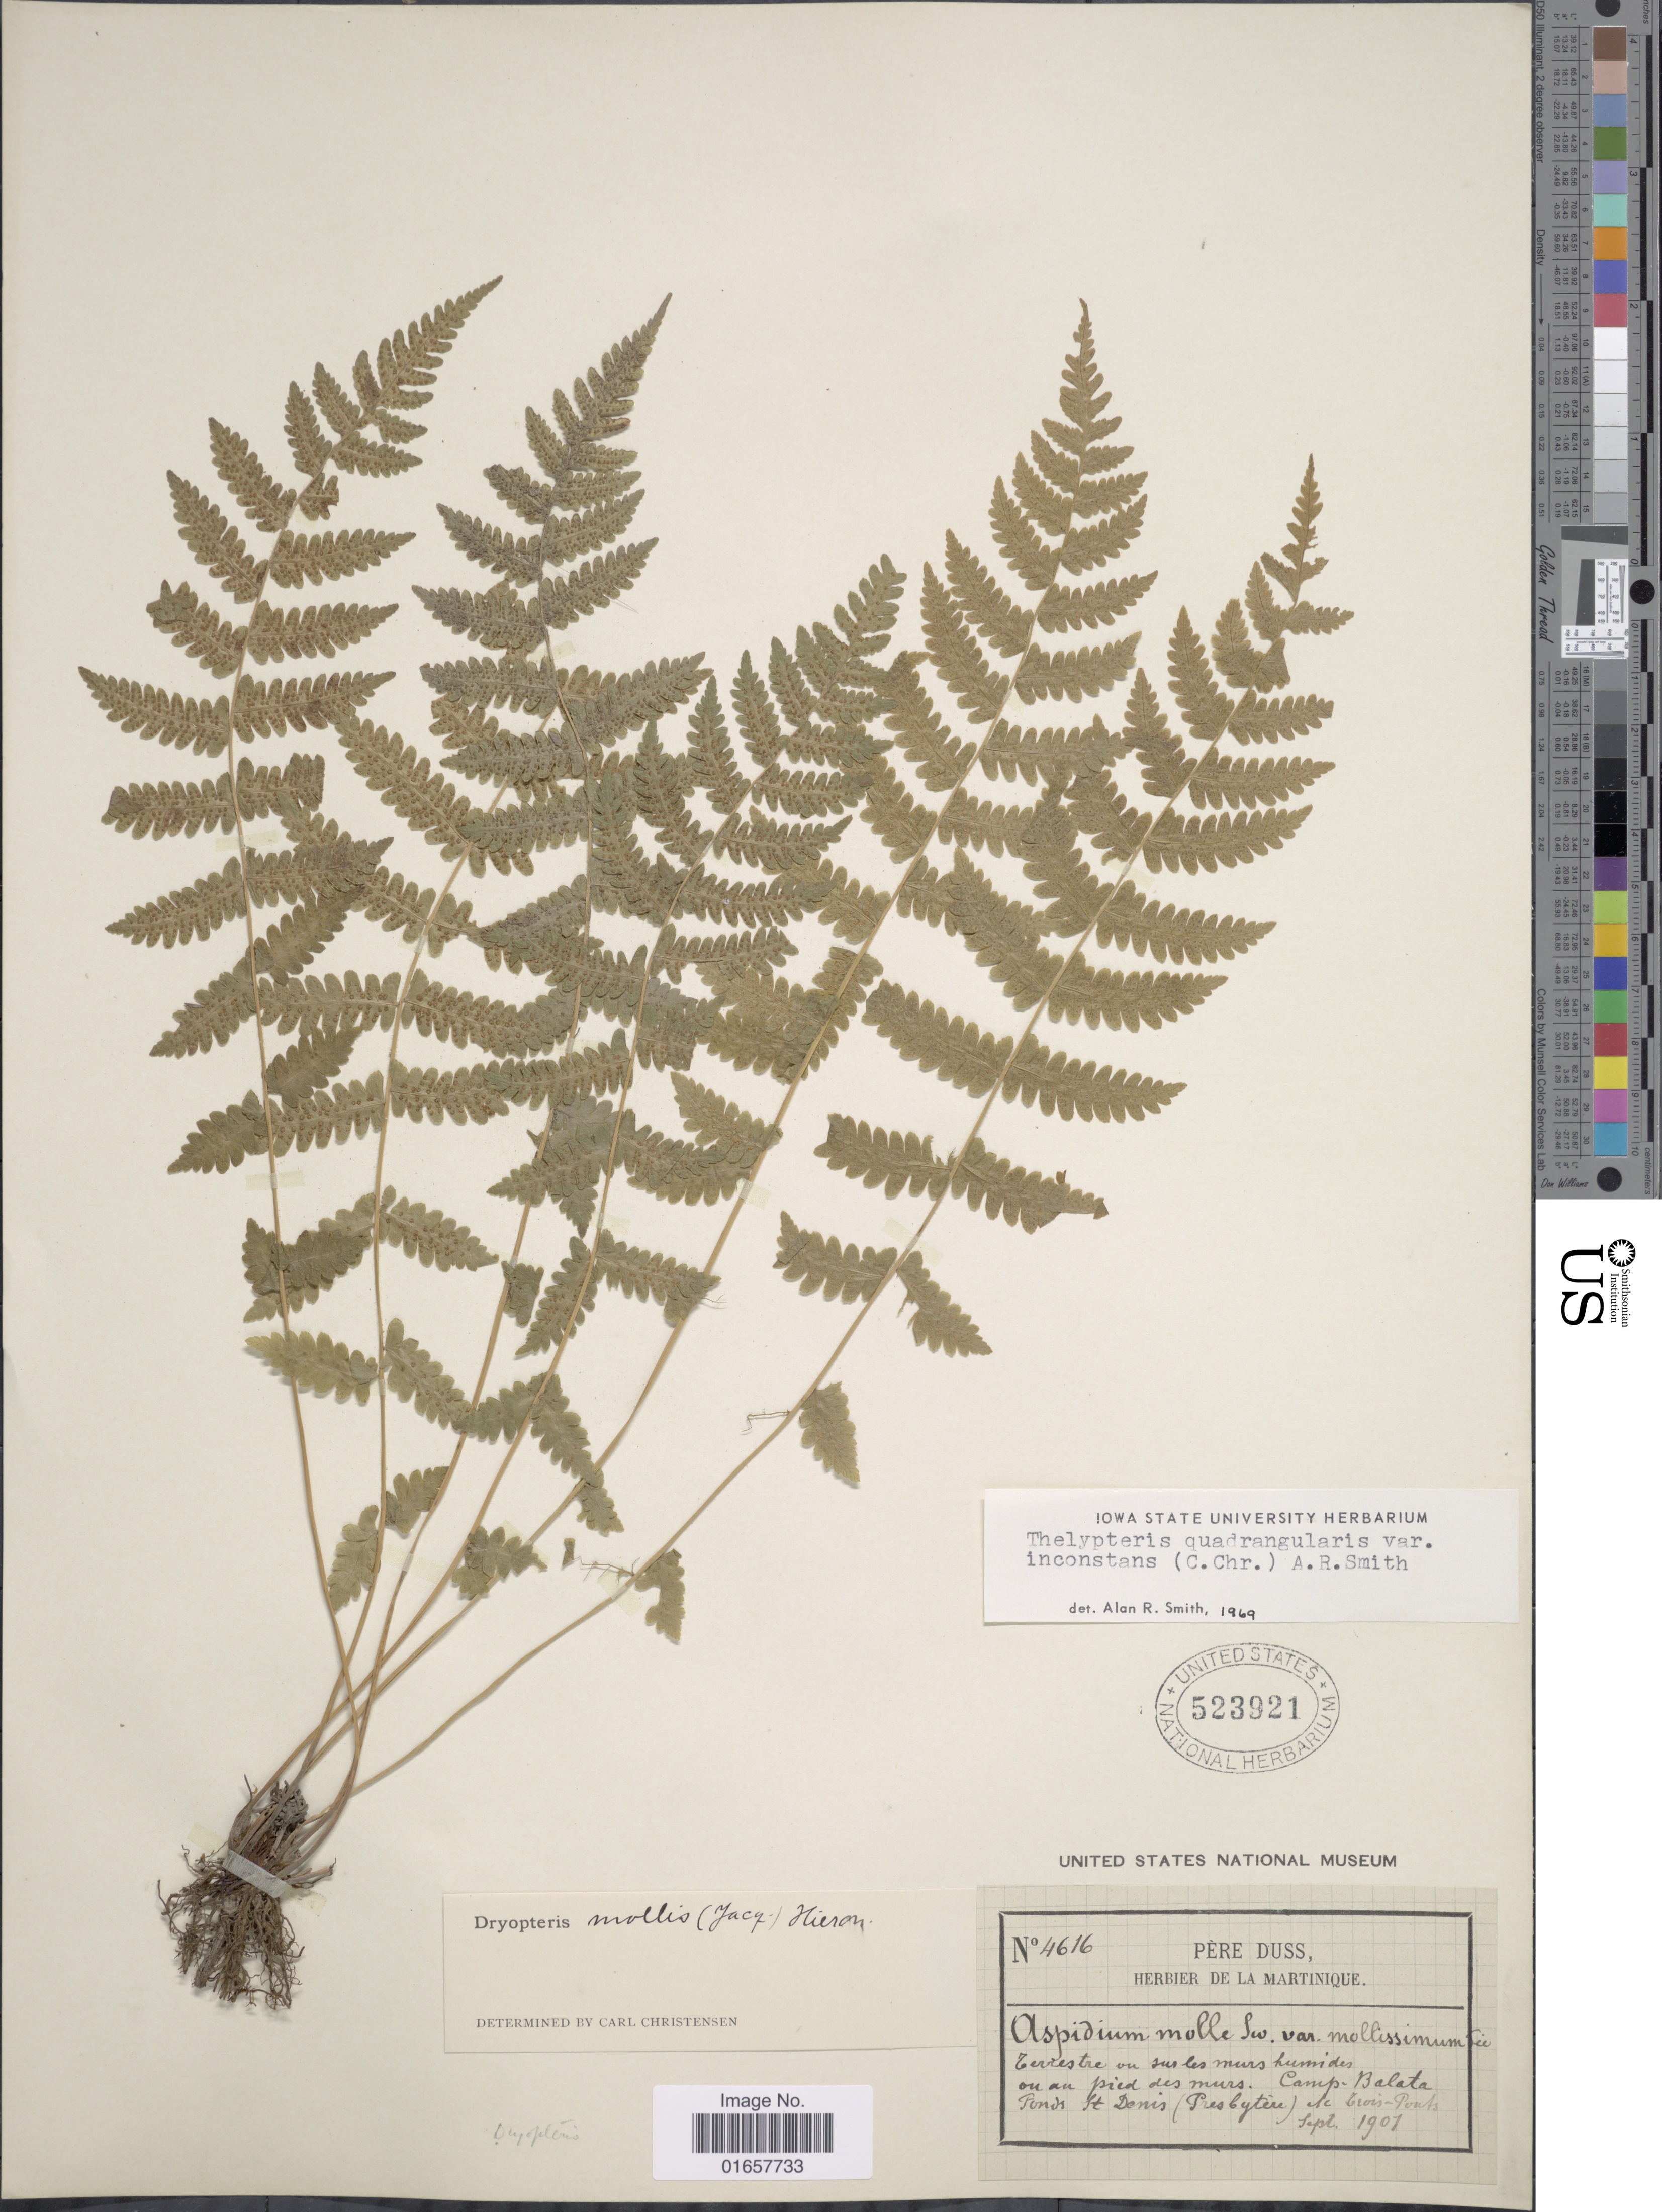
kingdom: Plantae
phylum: Tracheophyta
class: Polypodiopsida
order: Polypodiales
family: Thelypteridaceae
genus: Christella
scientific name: Christella hispidula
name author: (Decne.) Holttum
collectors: Père Duss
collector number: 4616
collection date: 1901-09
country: Martinique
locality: Terrestre un sur les murs humides, ou au pied des murs, Camp Balata, Fonds St. Denis (Presbytere) etc. Trois Ponts.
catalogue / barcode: US 523921